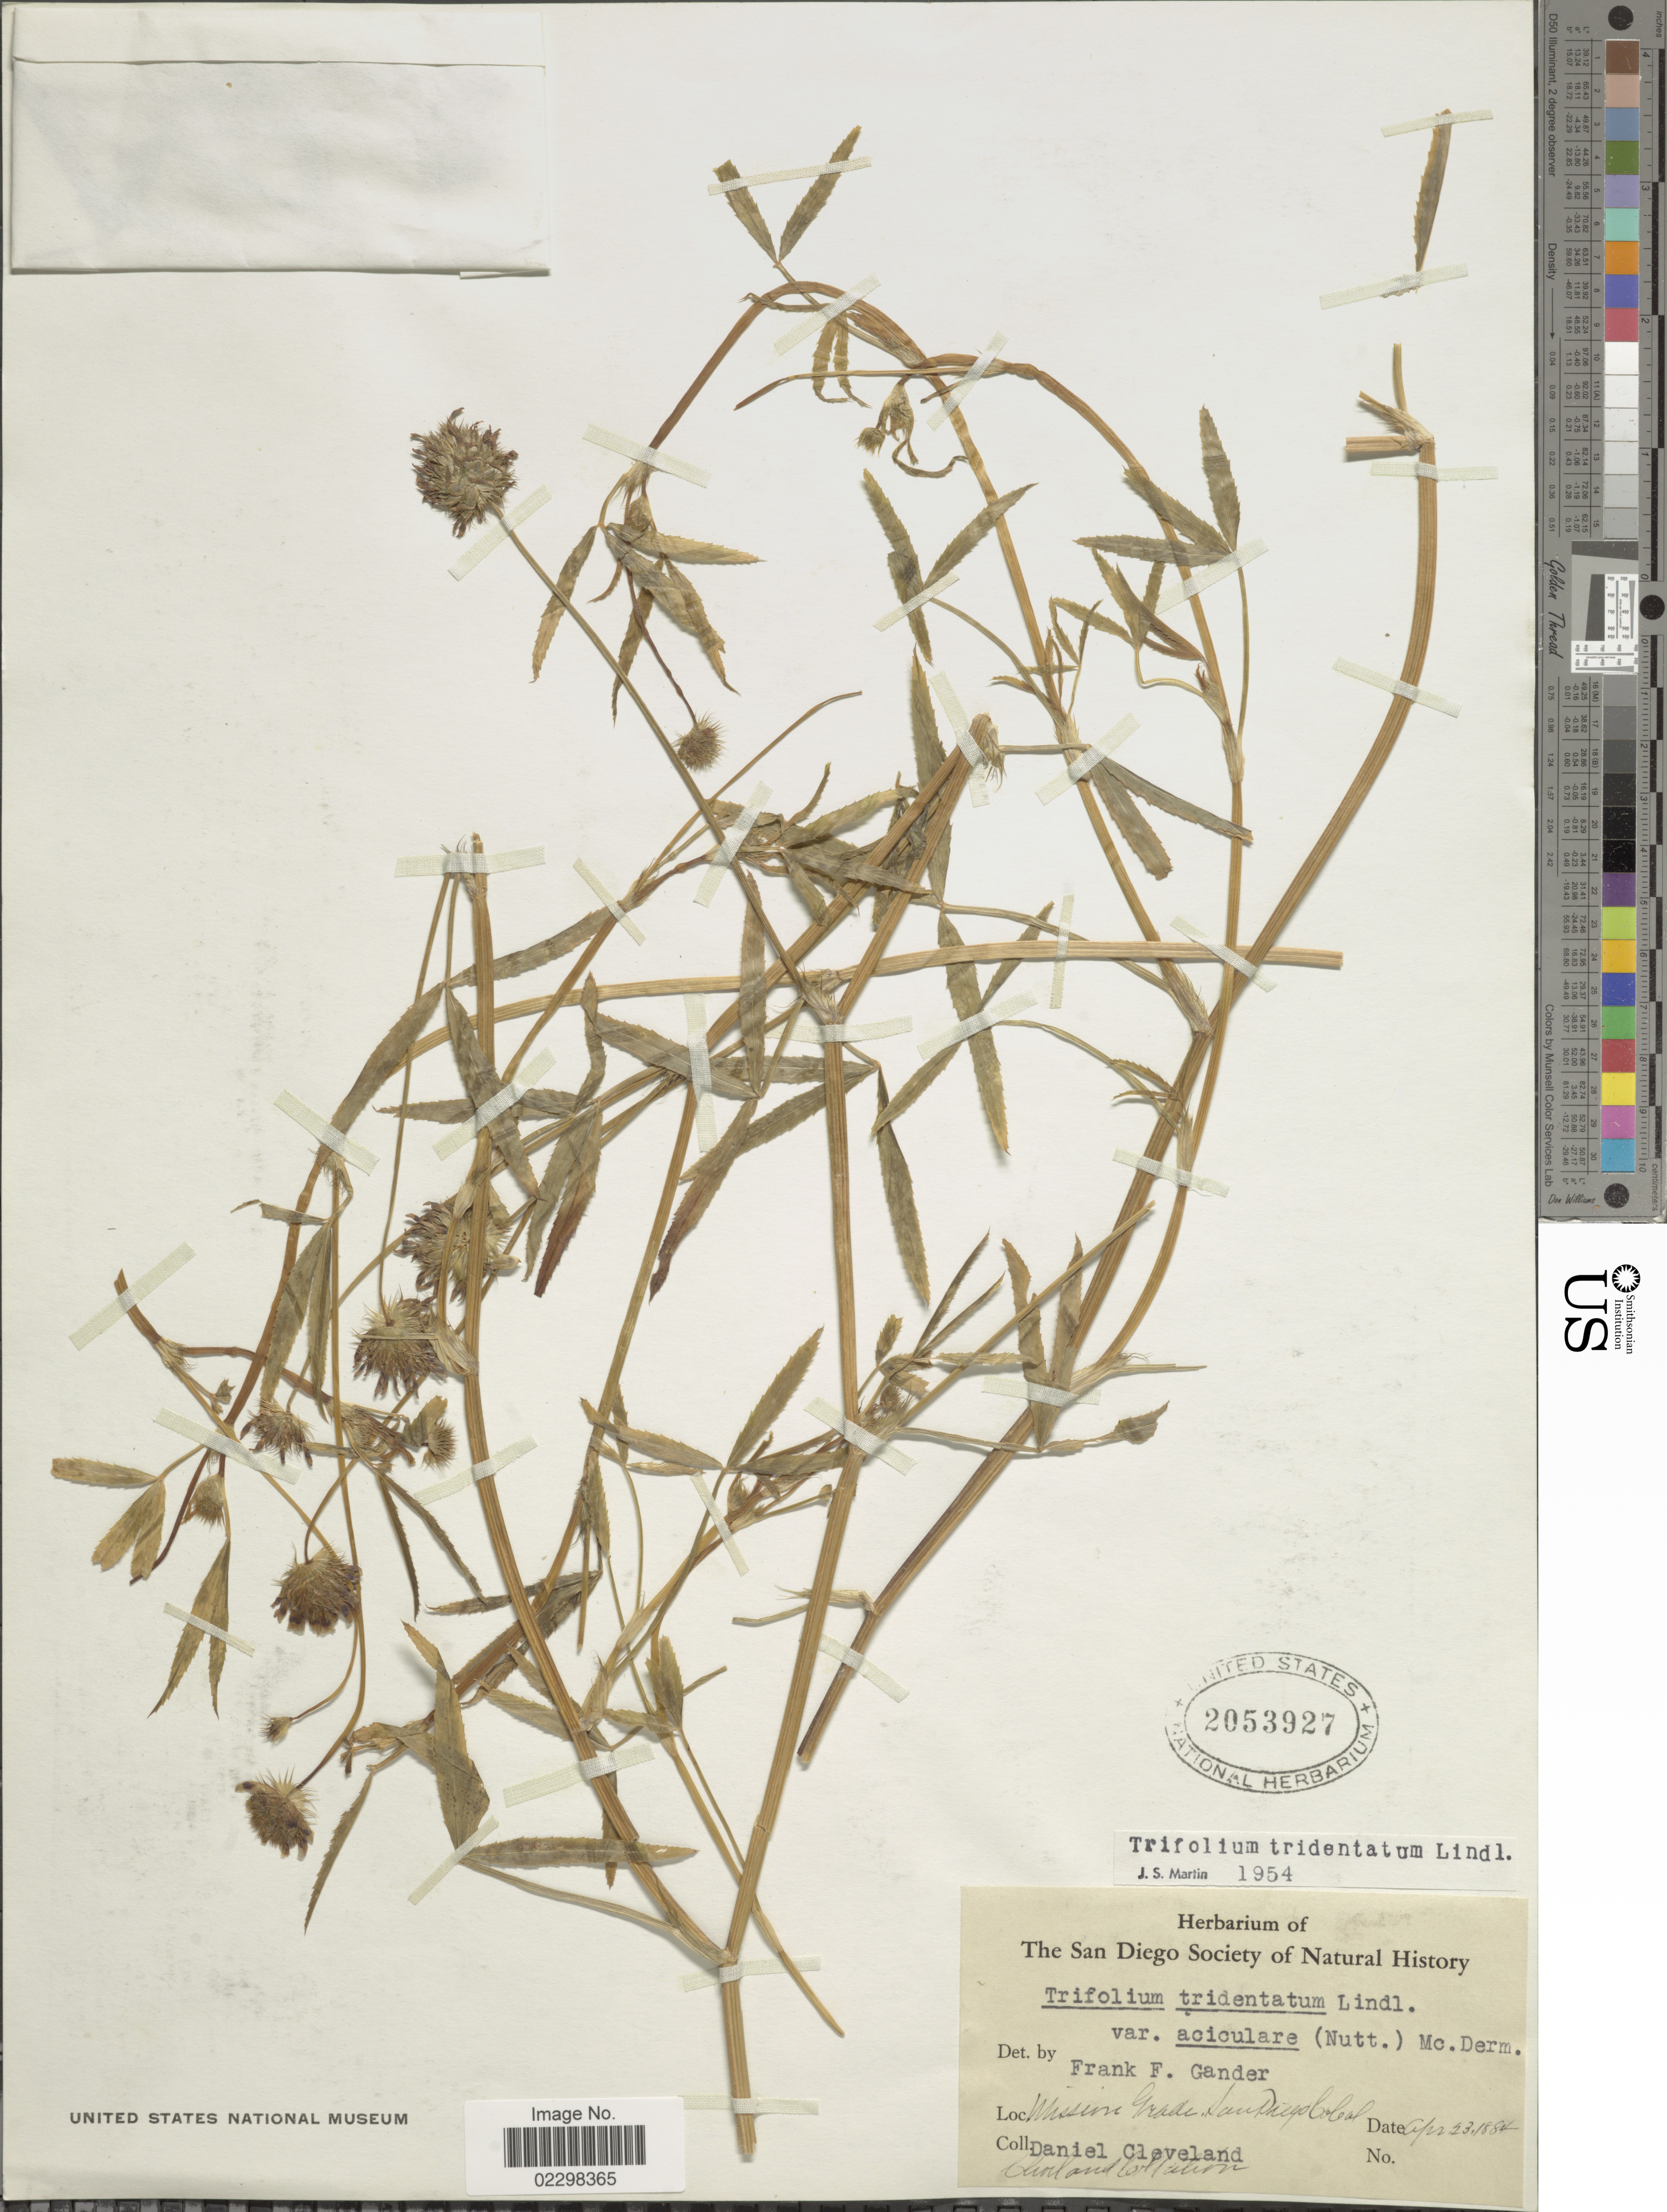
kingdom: Plantae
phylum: Tracheophyta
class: Magnoliopsida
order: Fabales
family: Fabaceae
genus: Trifolium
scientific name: Trifolium tridentatum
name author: Lindl.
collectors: D. Cleveland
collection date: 1884-04-23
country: United States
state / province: California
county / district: San Diego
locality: Mission Grade San Diego Co, Cal.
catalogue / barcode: US 2053927